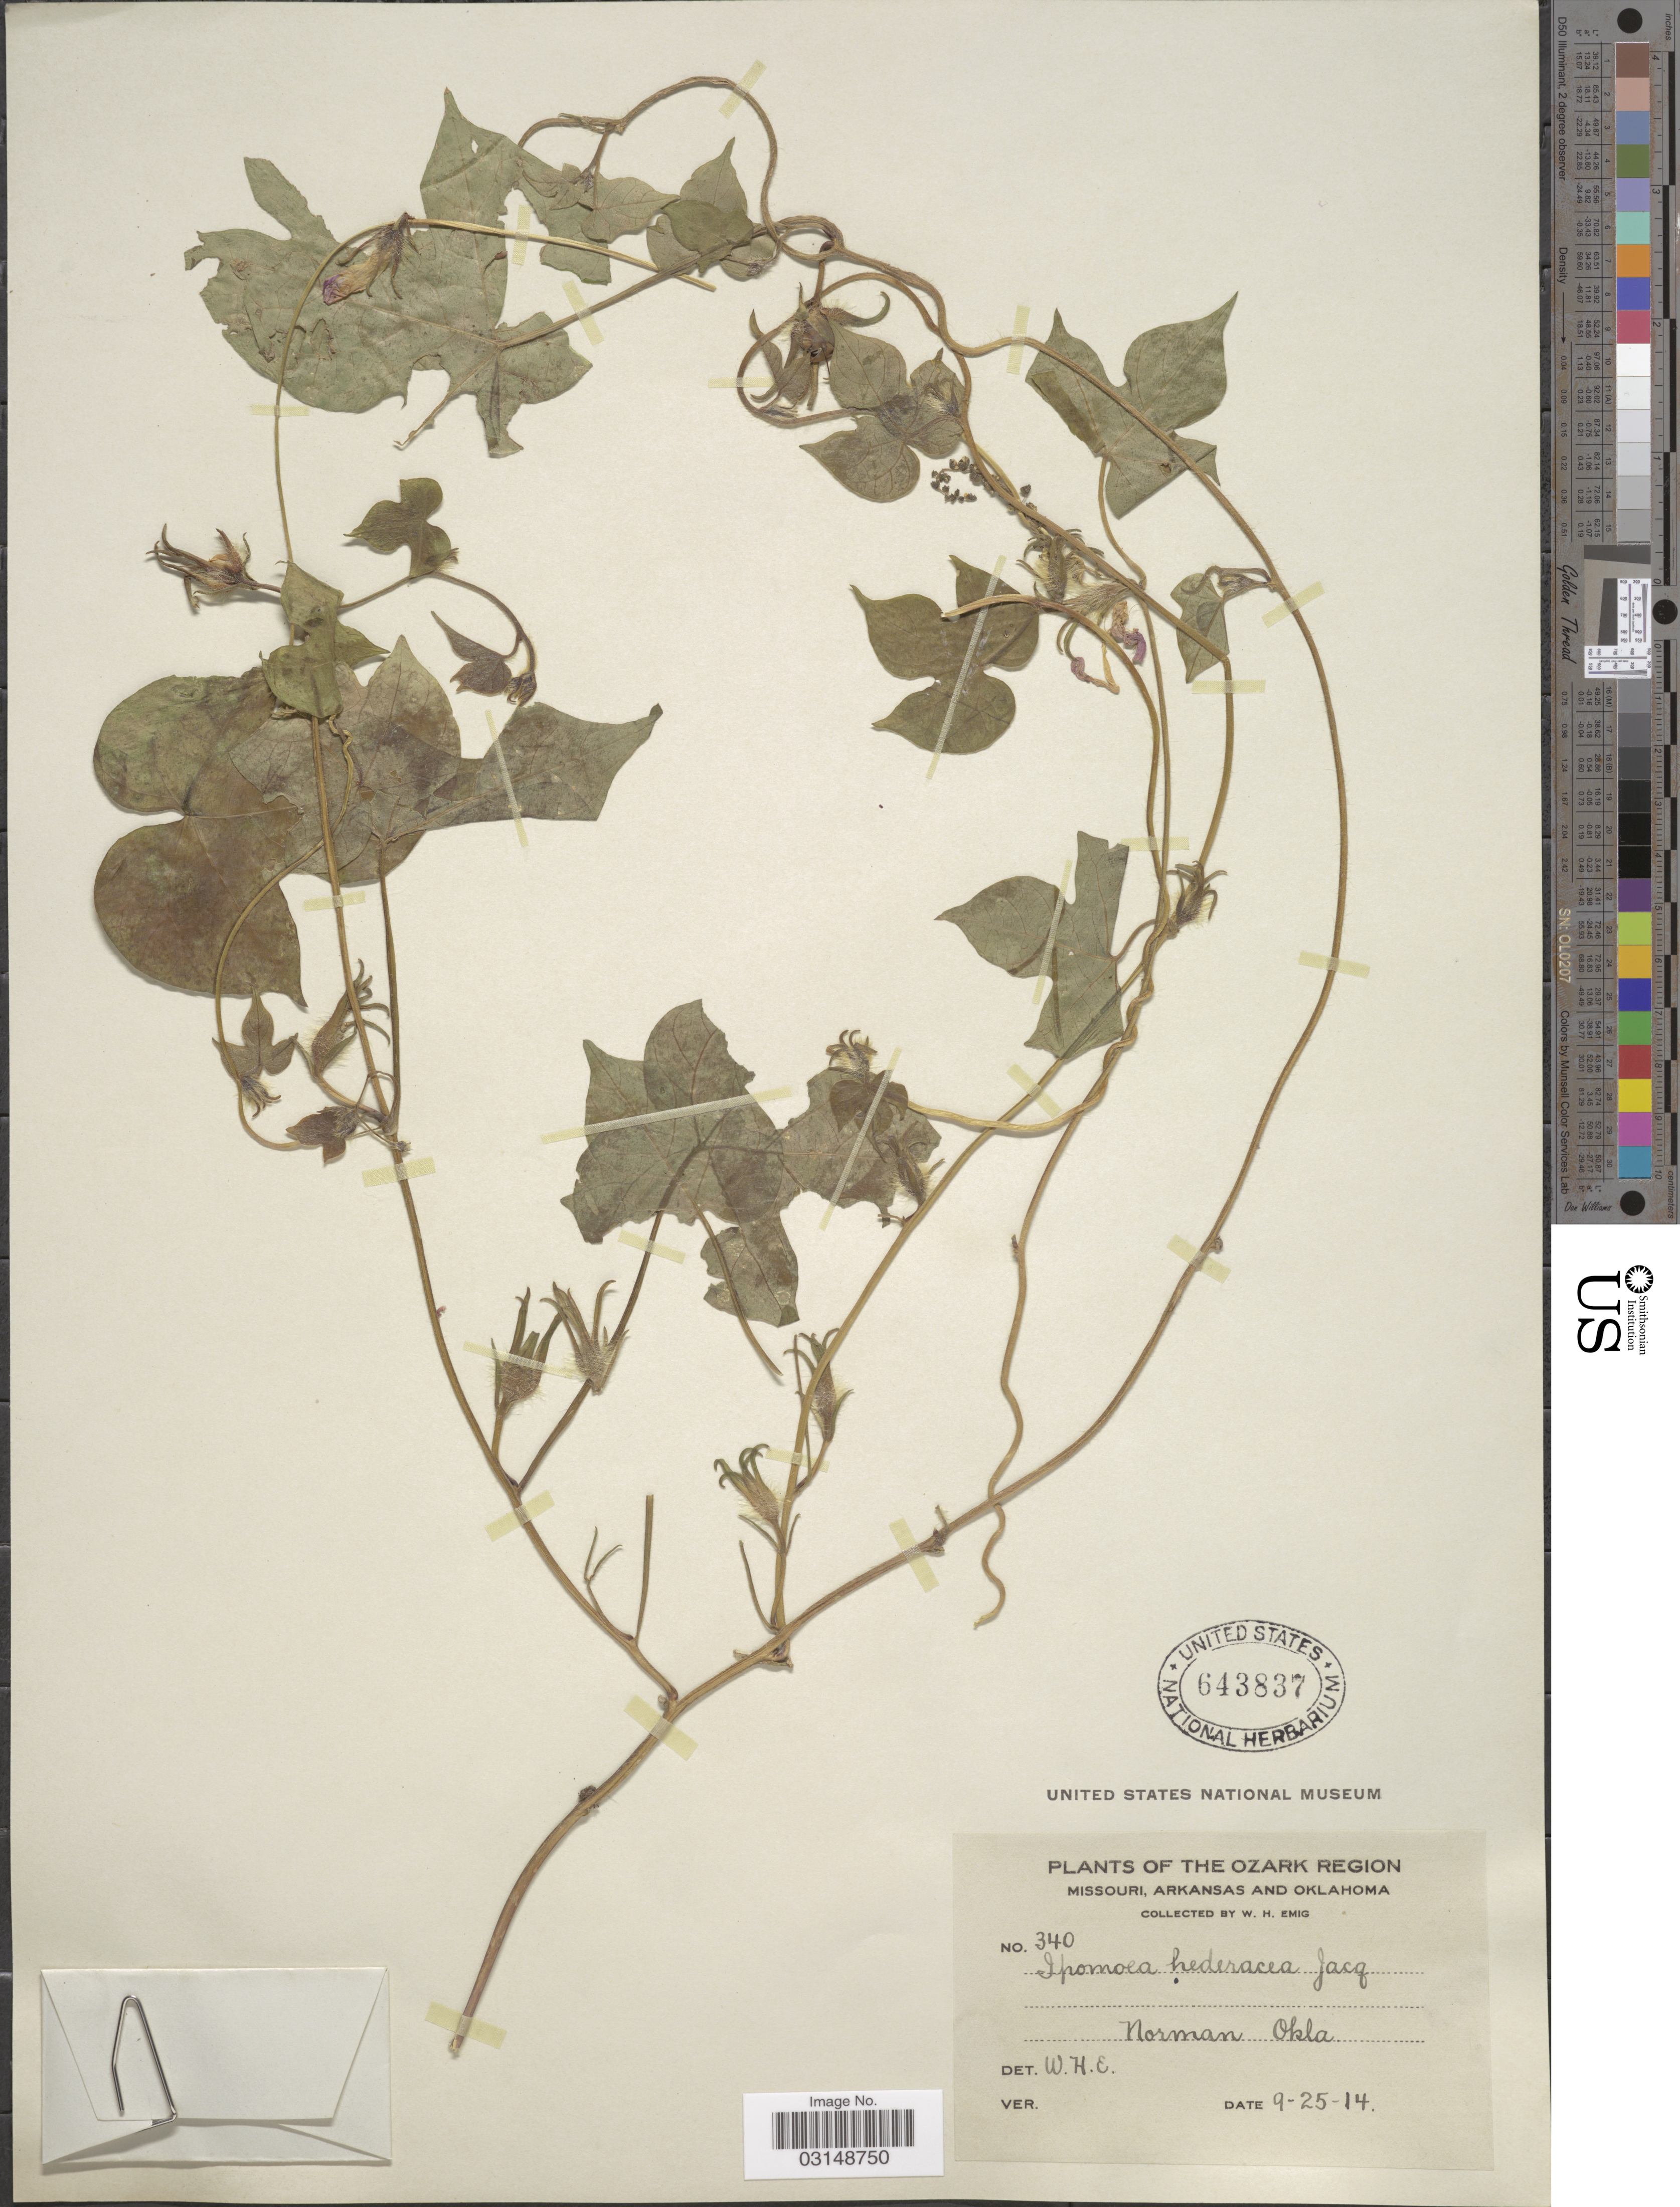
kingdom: Plantae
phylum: Tracheophyta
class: Magnoliopsida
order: Solanales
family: Convolvulaceae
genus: Ipomoea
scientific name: Ipomoea hederacea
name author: Jacq.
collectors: W. H. Emig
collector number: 340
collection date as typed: Transcribed d/m/y: 25/9/14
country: United States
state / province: Oklahoma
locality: Ozark Region. Norman.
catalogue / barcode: US 643837